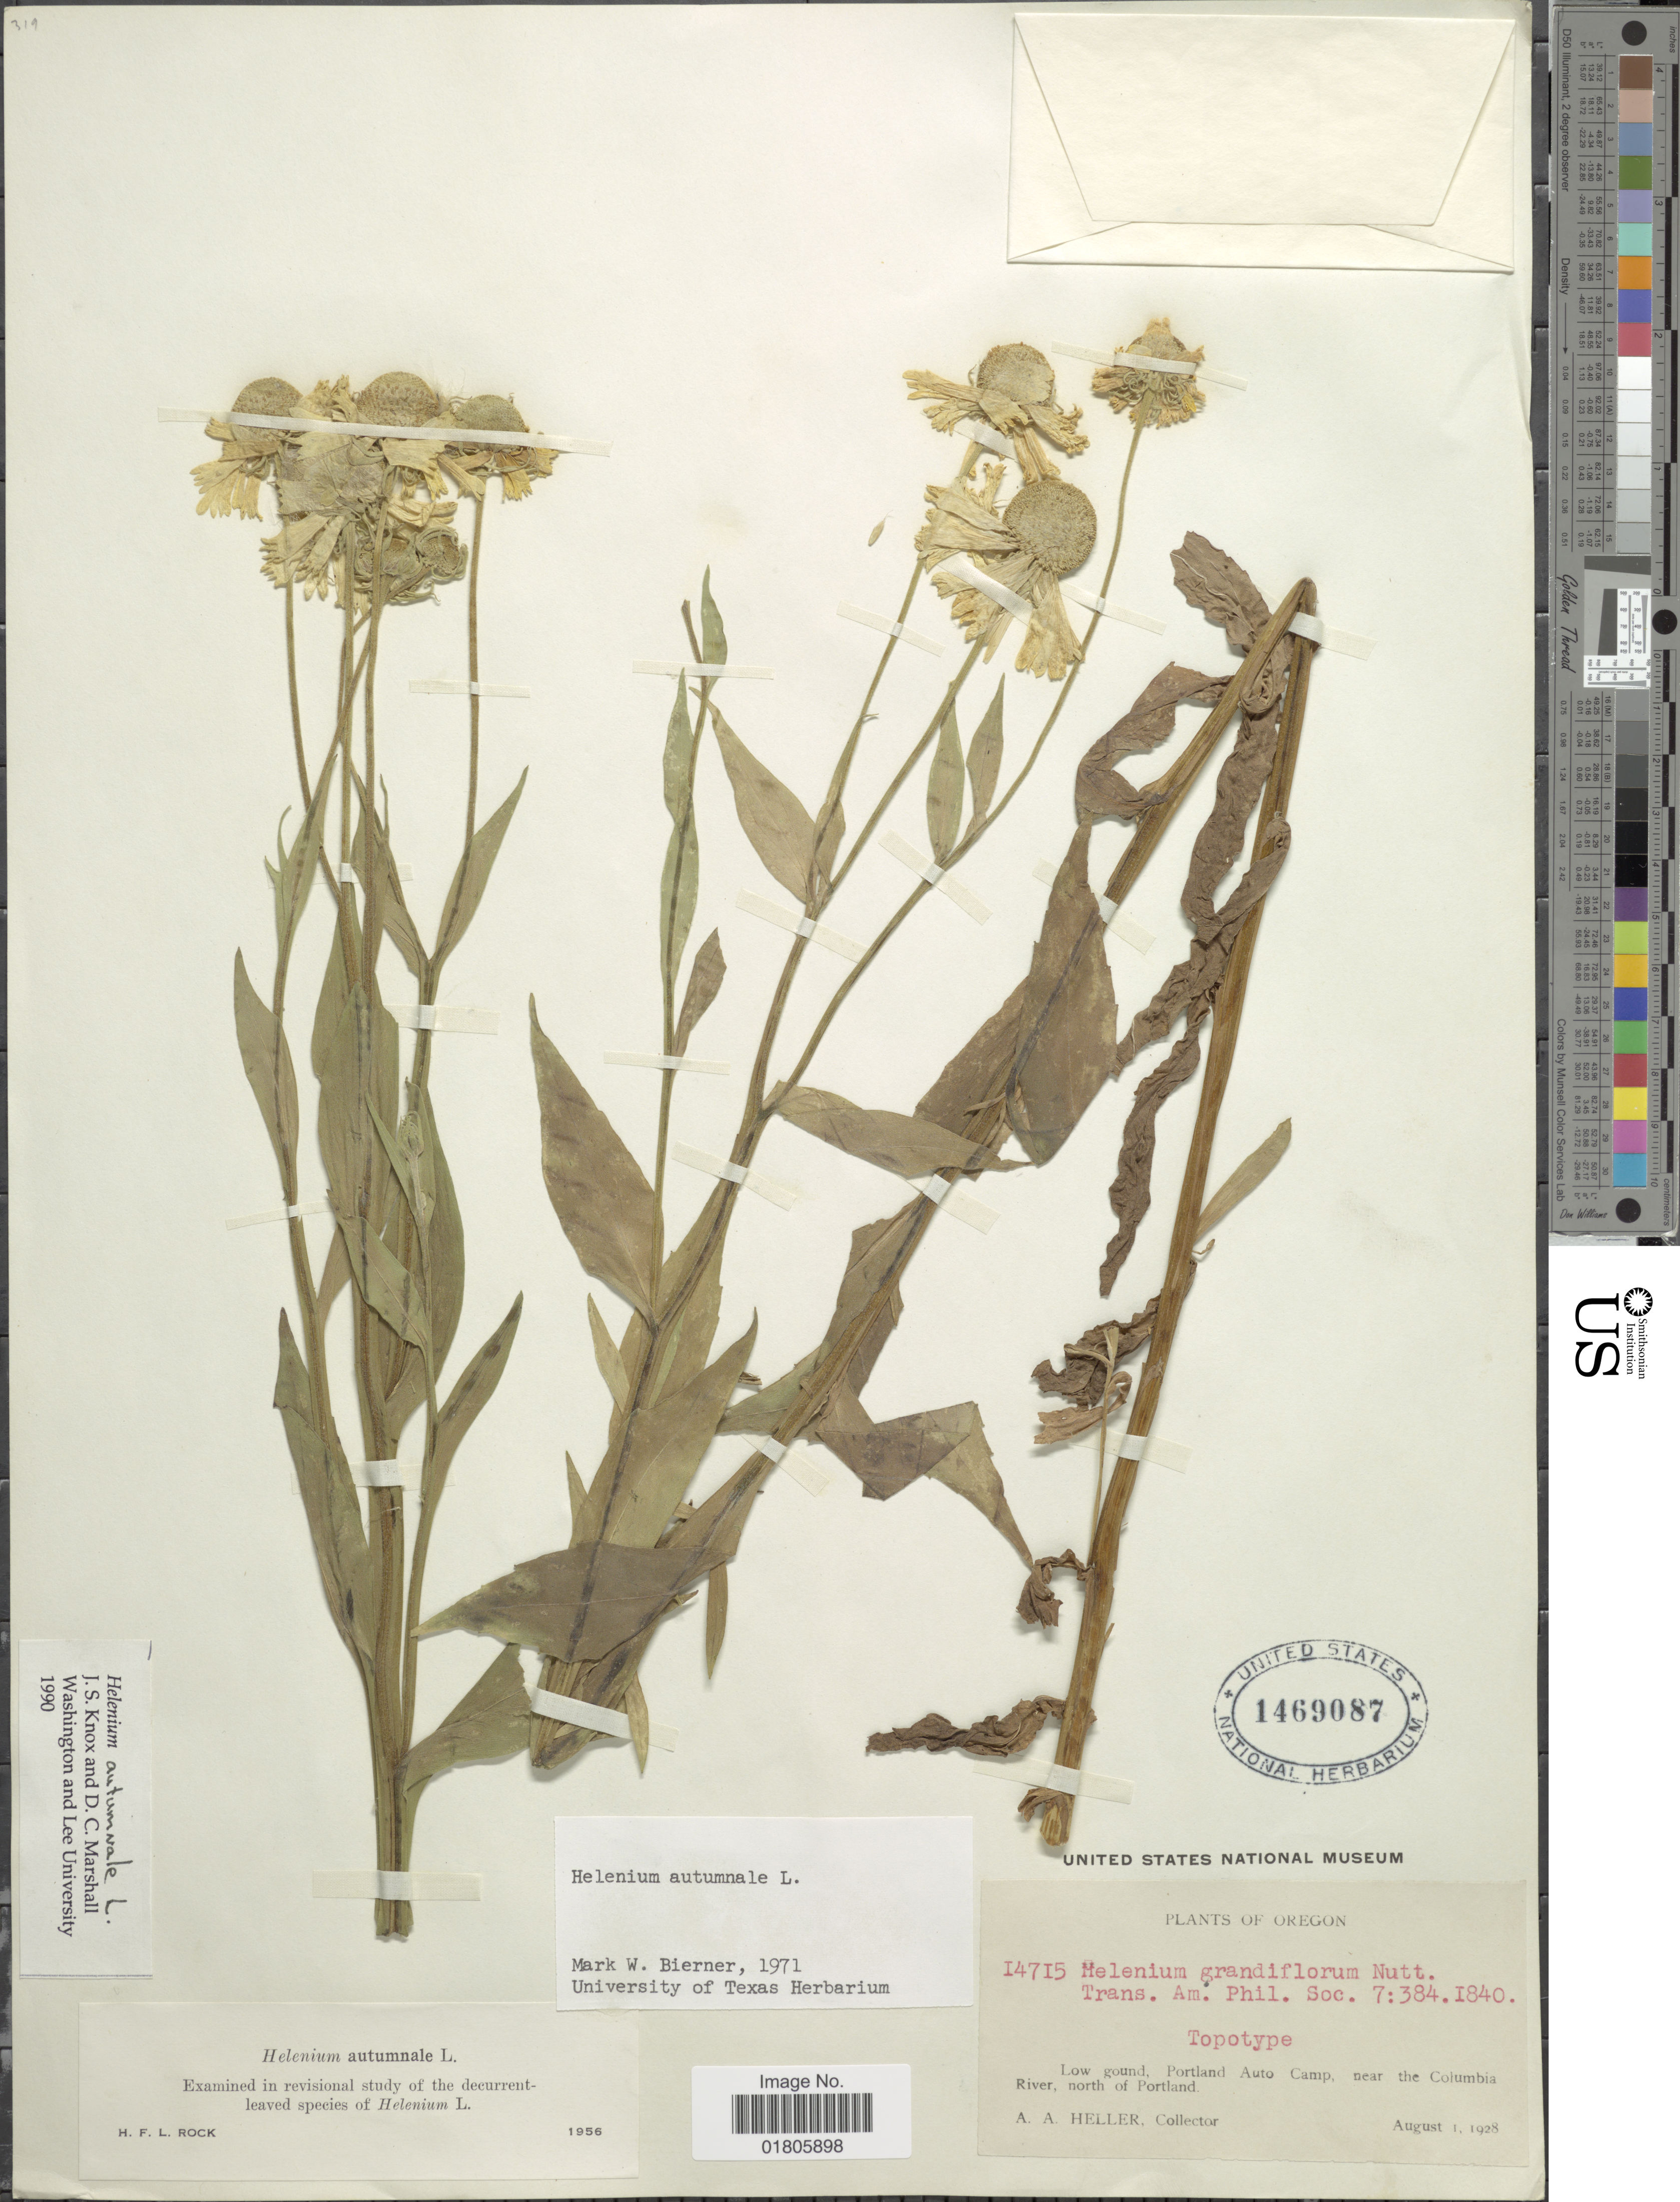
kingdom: Plantae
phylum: Tracheophyta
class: Magnoliopsida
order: Asterales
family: Asteraceae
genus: Helenium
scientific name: Helenium autumnale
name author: L.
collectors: A. A. Heller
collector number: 14715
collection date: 1928-08-01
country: United States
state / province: Oregon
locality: Portland Auto Camp, near the Columbia River, north of Portland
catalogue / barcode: US 1469087